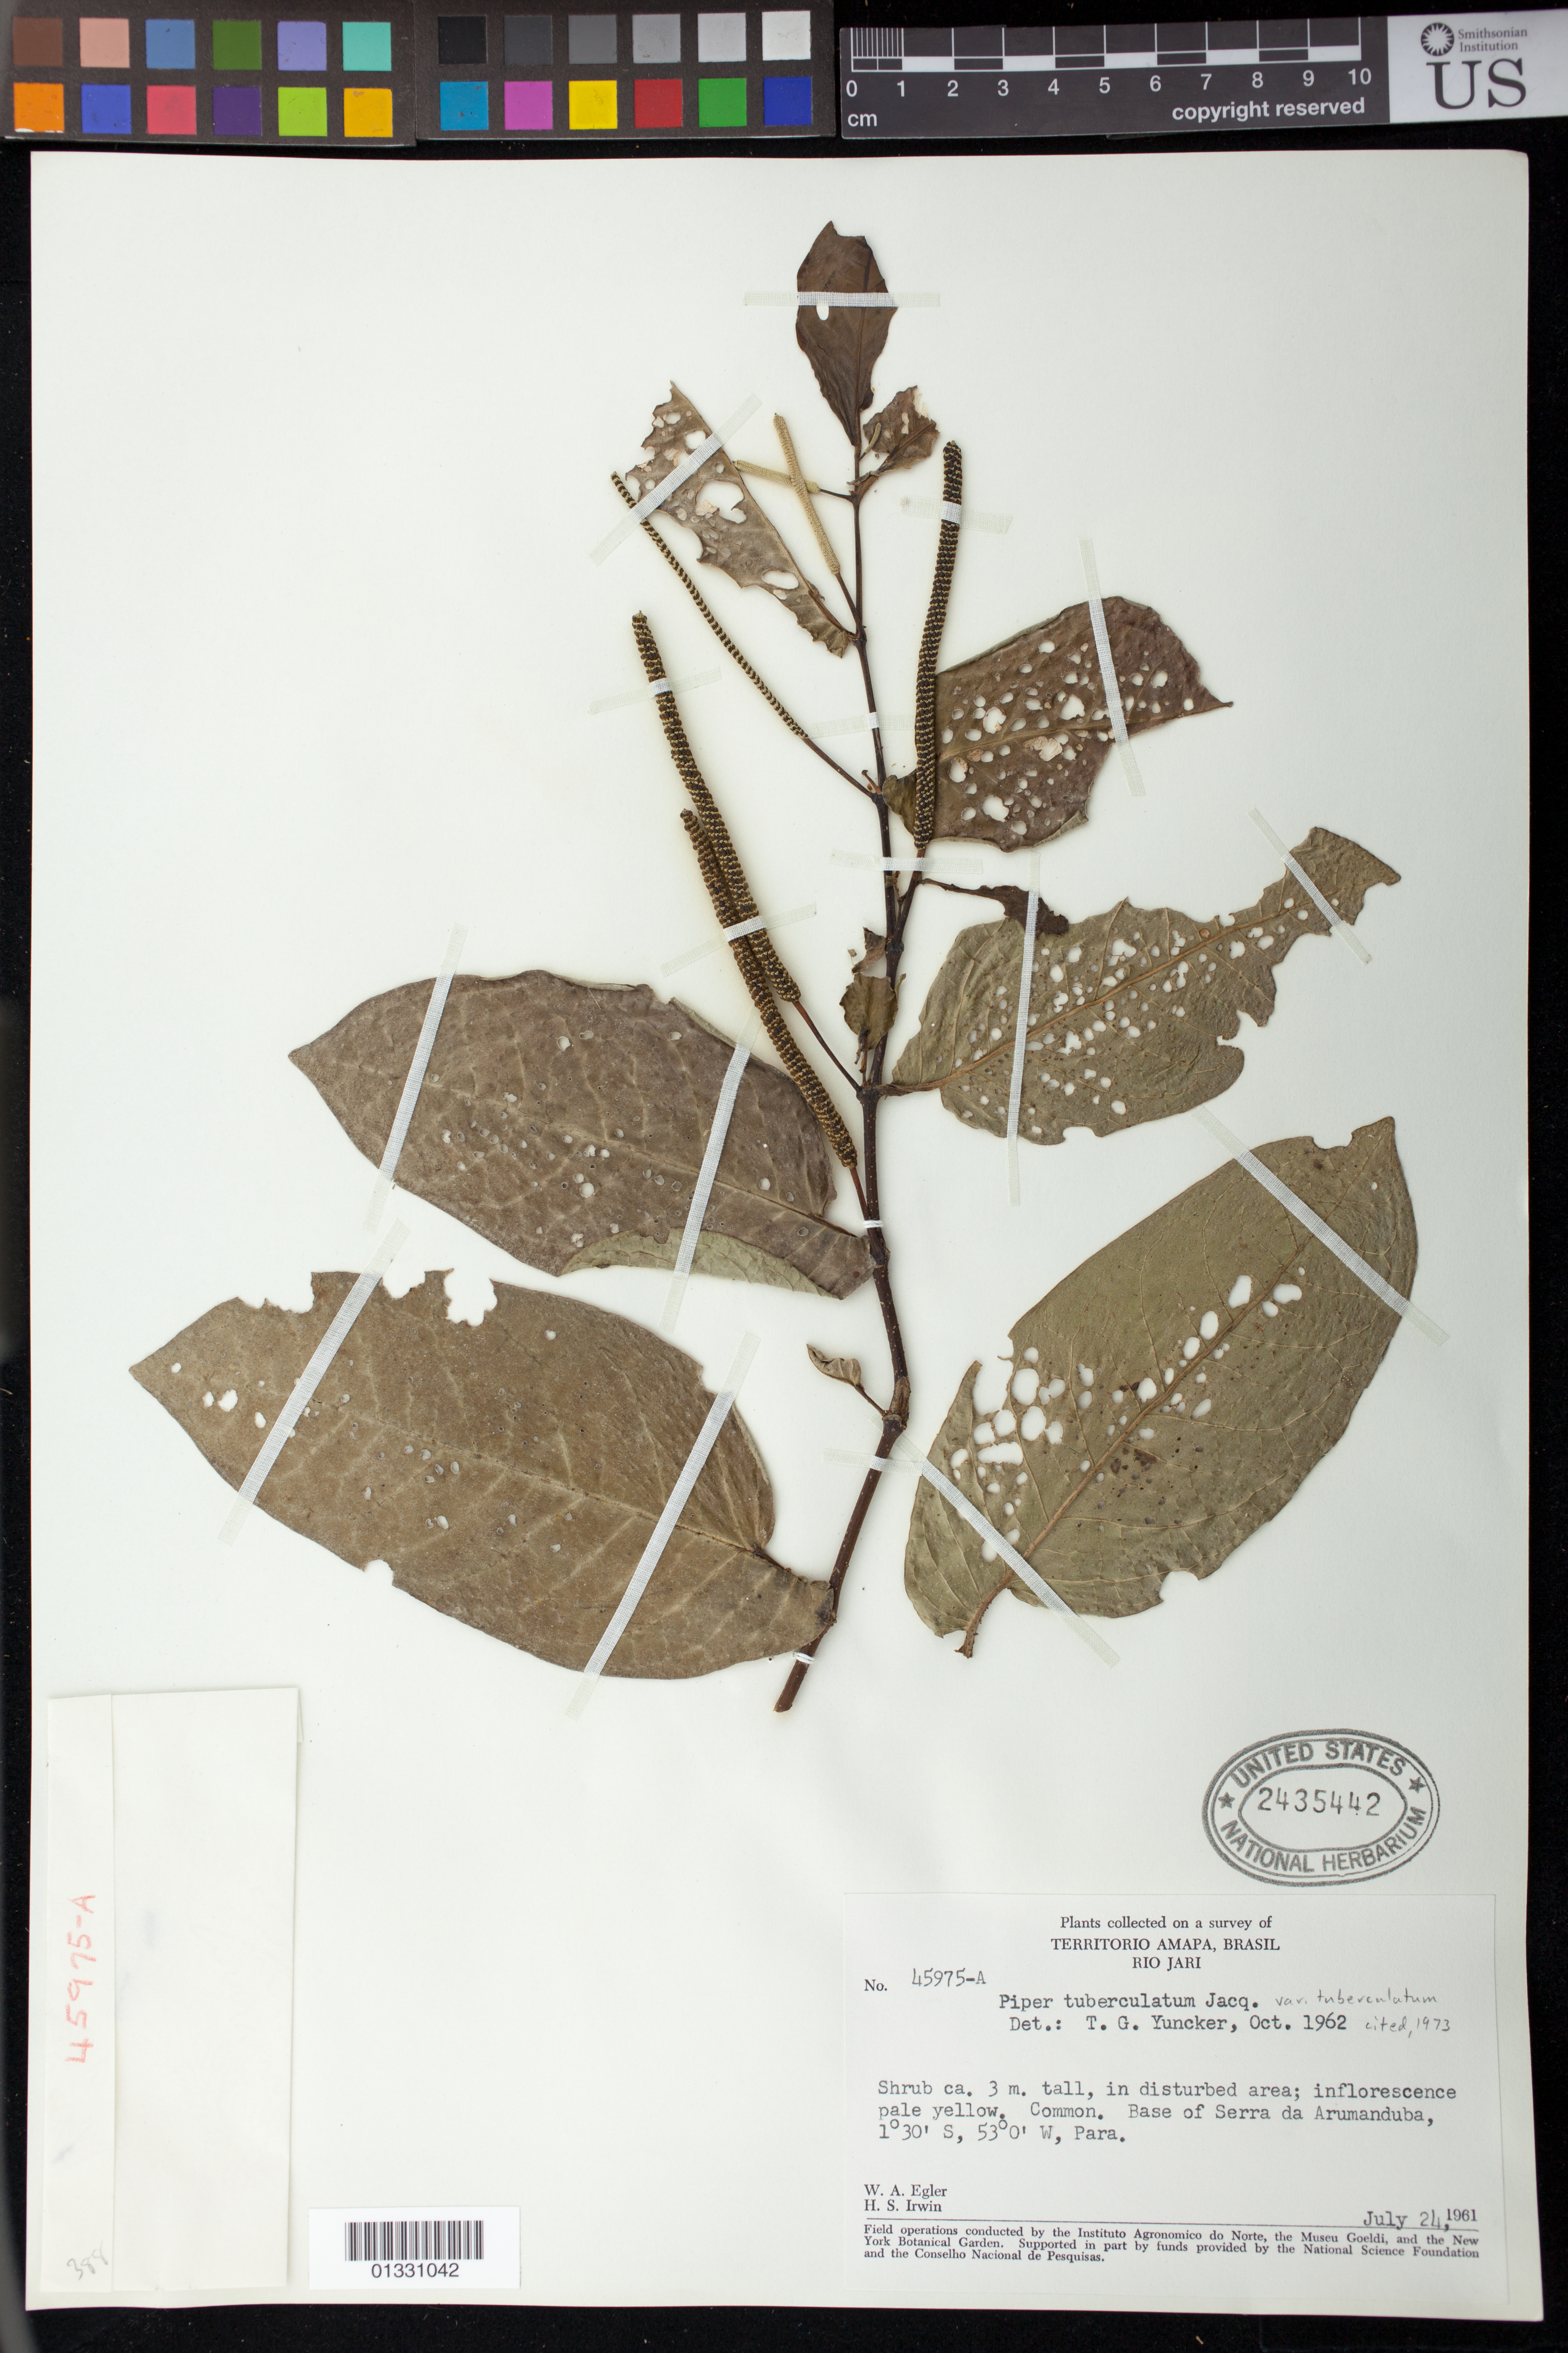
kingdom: Plantae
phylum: Tracheophyta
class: Magnoliopsida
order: Piperales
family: Piperaceae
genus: Piper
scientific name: Piper tuberculatum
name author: Jacq.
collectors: W. A. Egler & H. Irwin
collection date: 1961-07-24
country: Brazil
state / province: Amapá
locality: Base da Serra da Arumanduba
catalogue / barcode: US 2435442